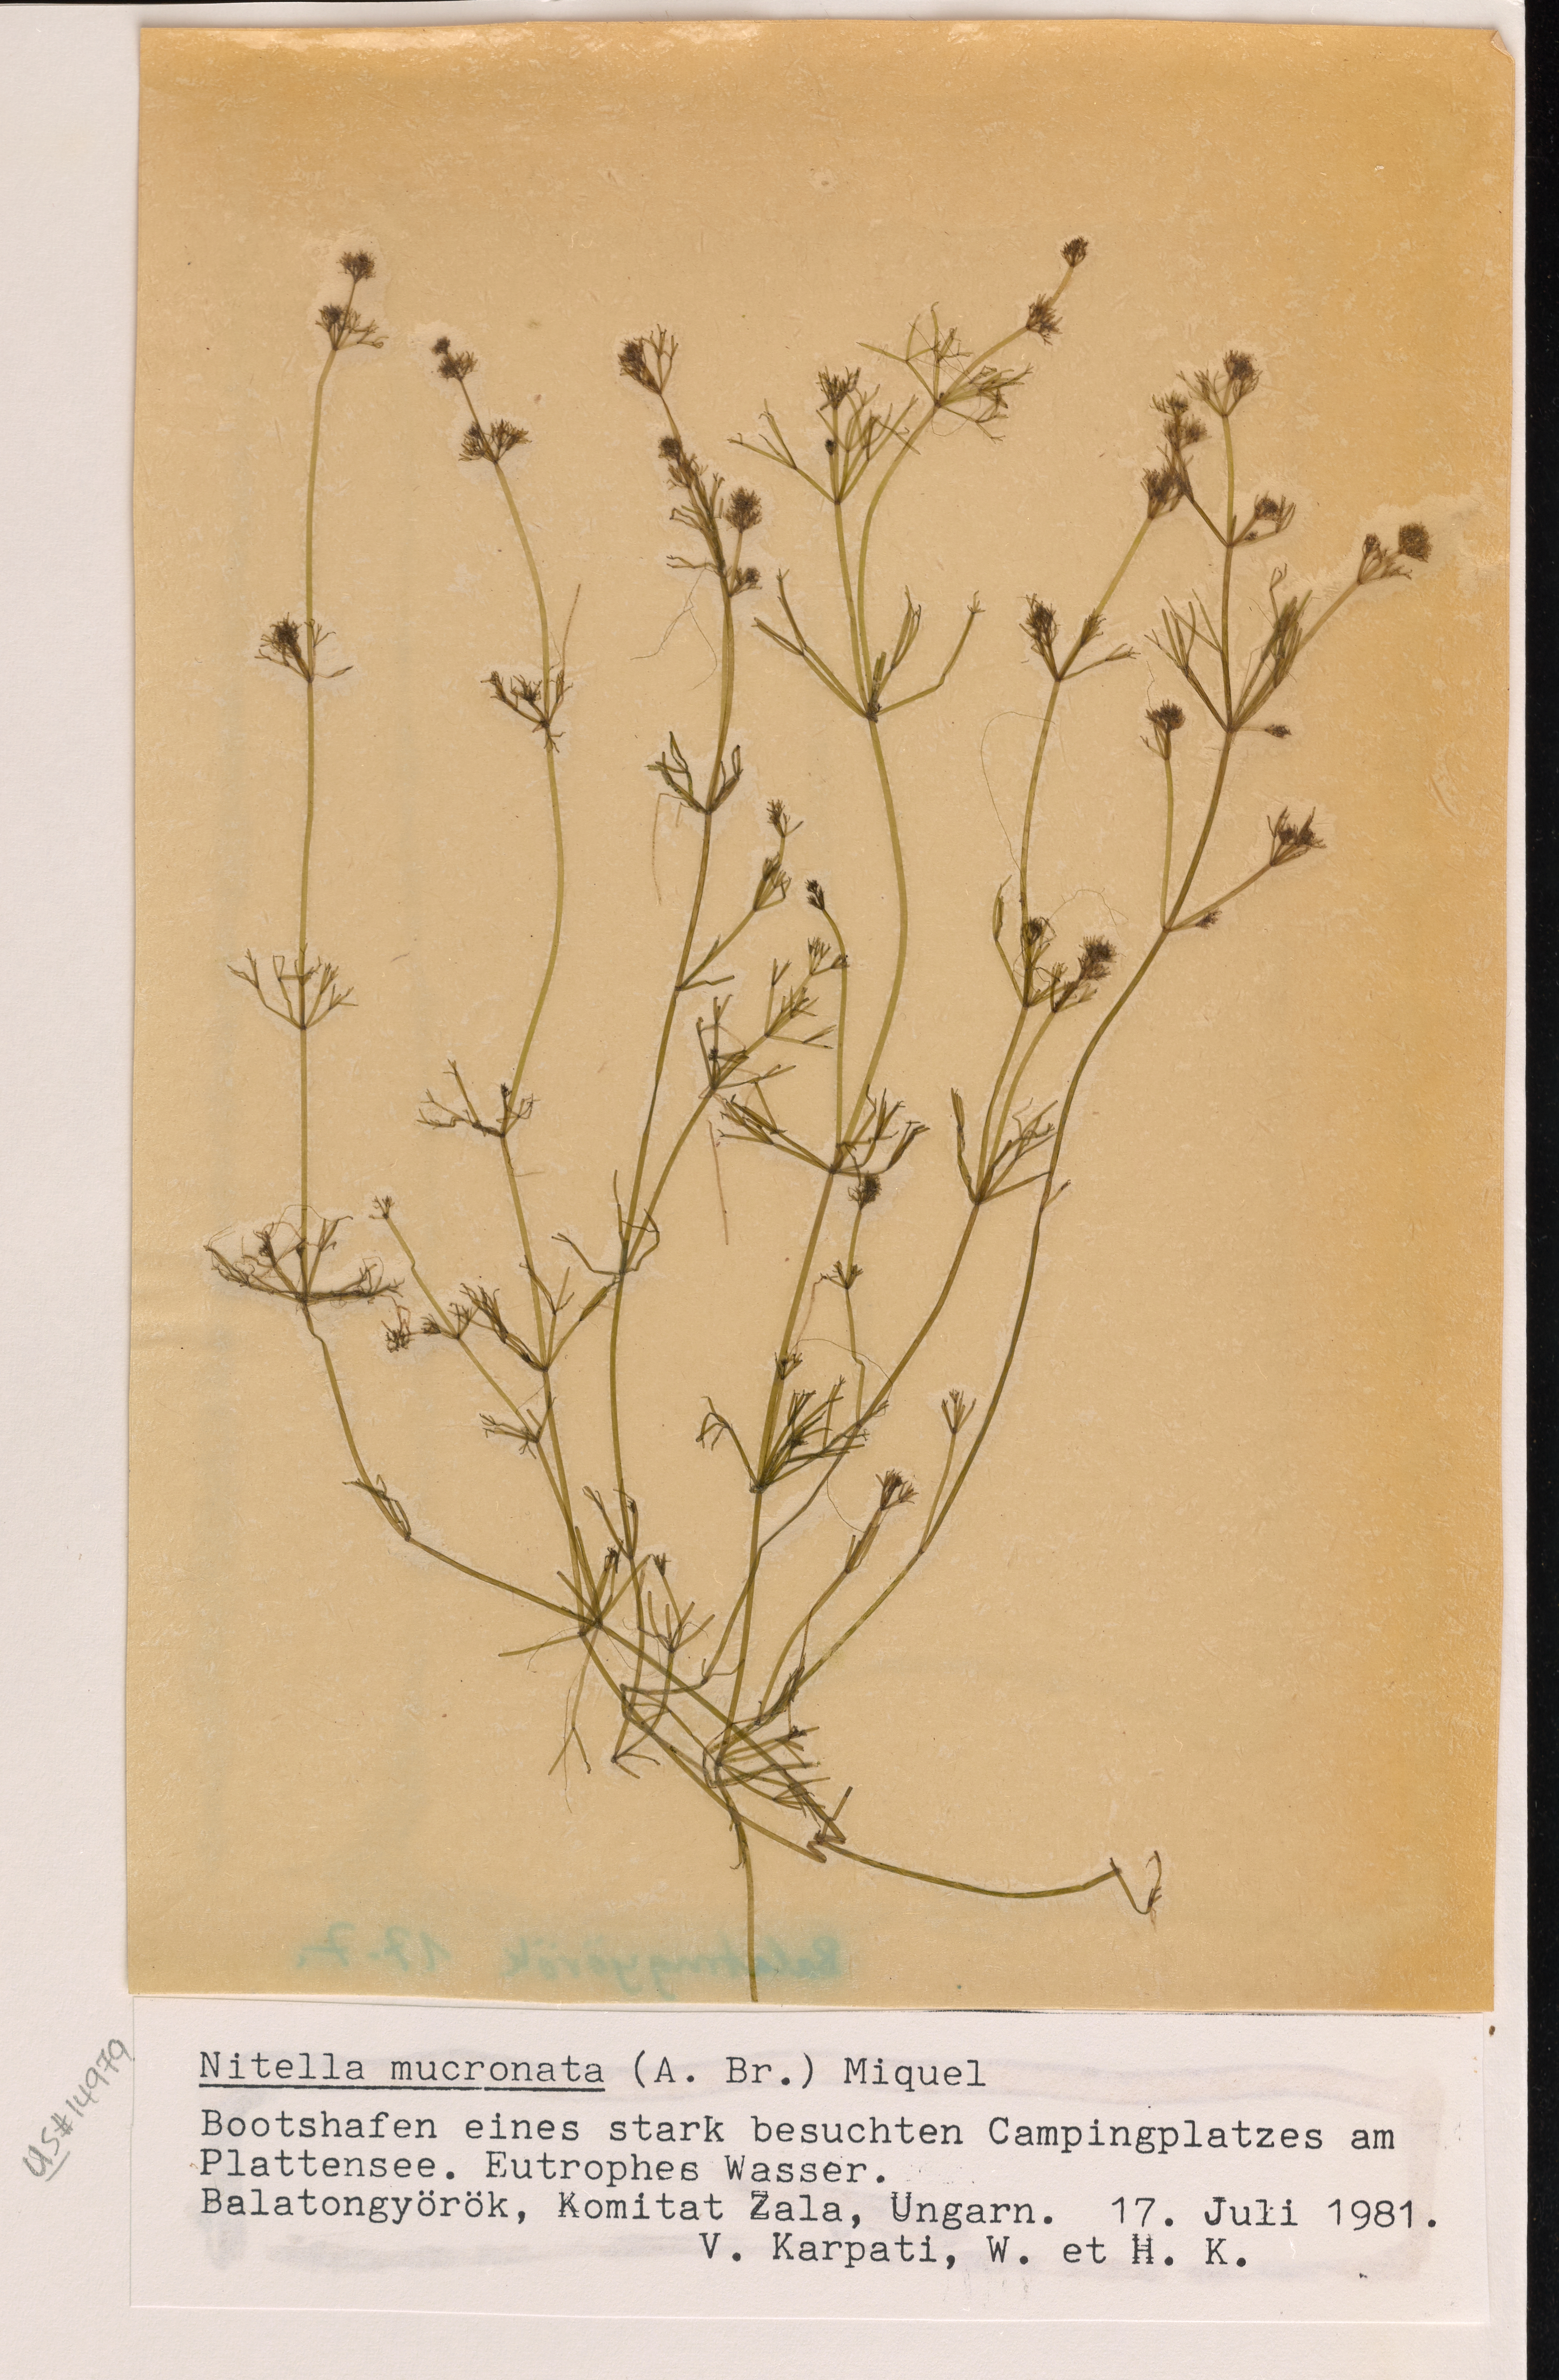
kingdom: Plantae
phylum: Charophyta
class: Charophyceae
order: Charales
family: Characeae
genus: Nitella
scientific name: Nitella mucronata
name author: (A. Braun) F. Miquel in H.C. Hall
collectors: V. Karpati, W. Krause & H. Krause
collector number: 35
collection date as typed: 17 Jul 1981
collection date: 1981-07-17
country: Hungary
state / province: Zala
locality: Lake balatron (plattensee), balatongyorok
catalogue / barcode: US 14979